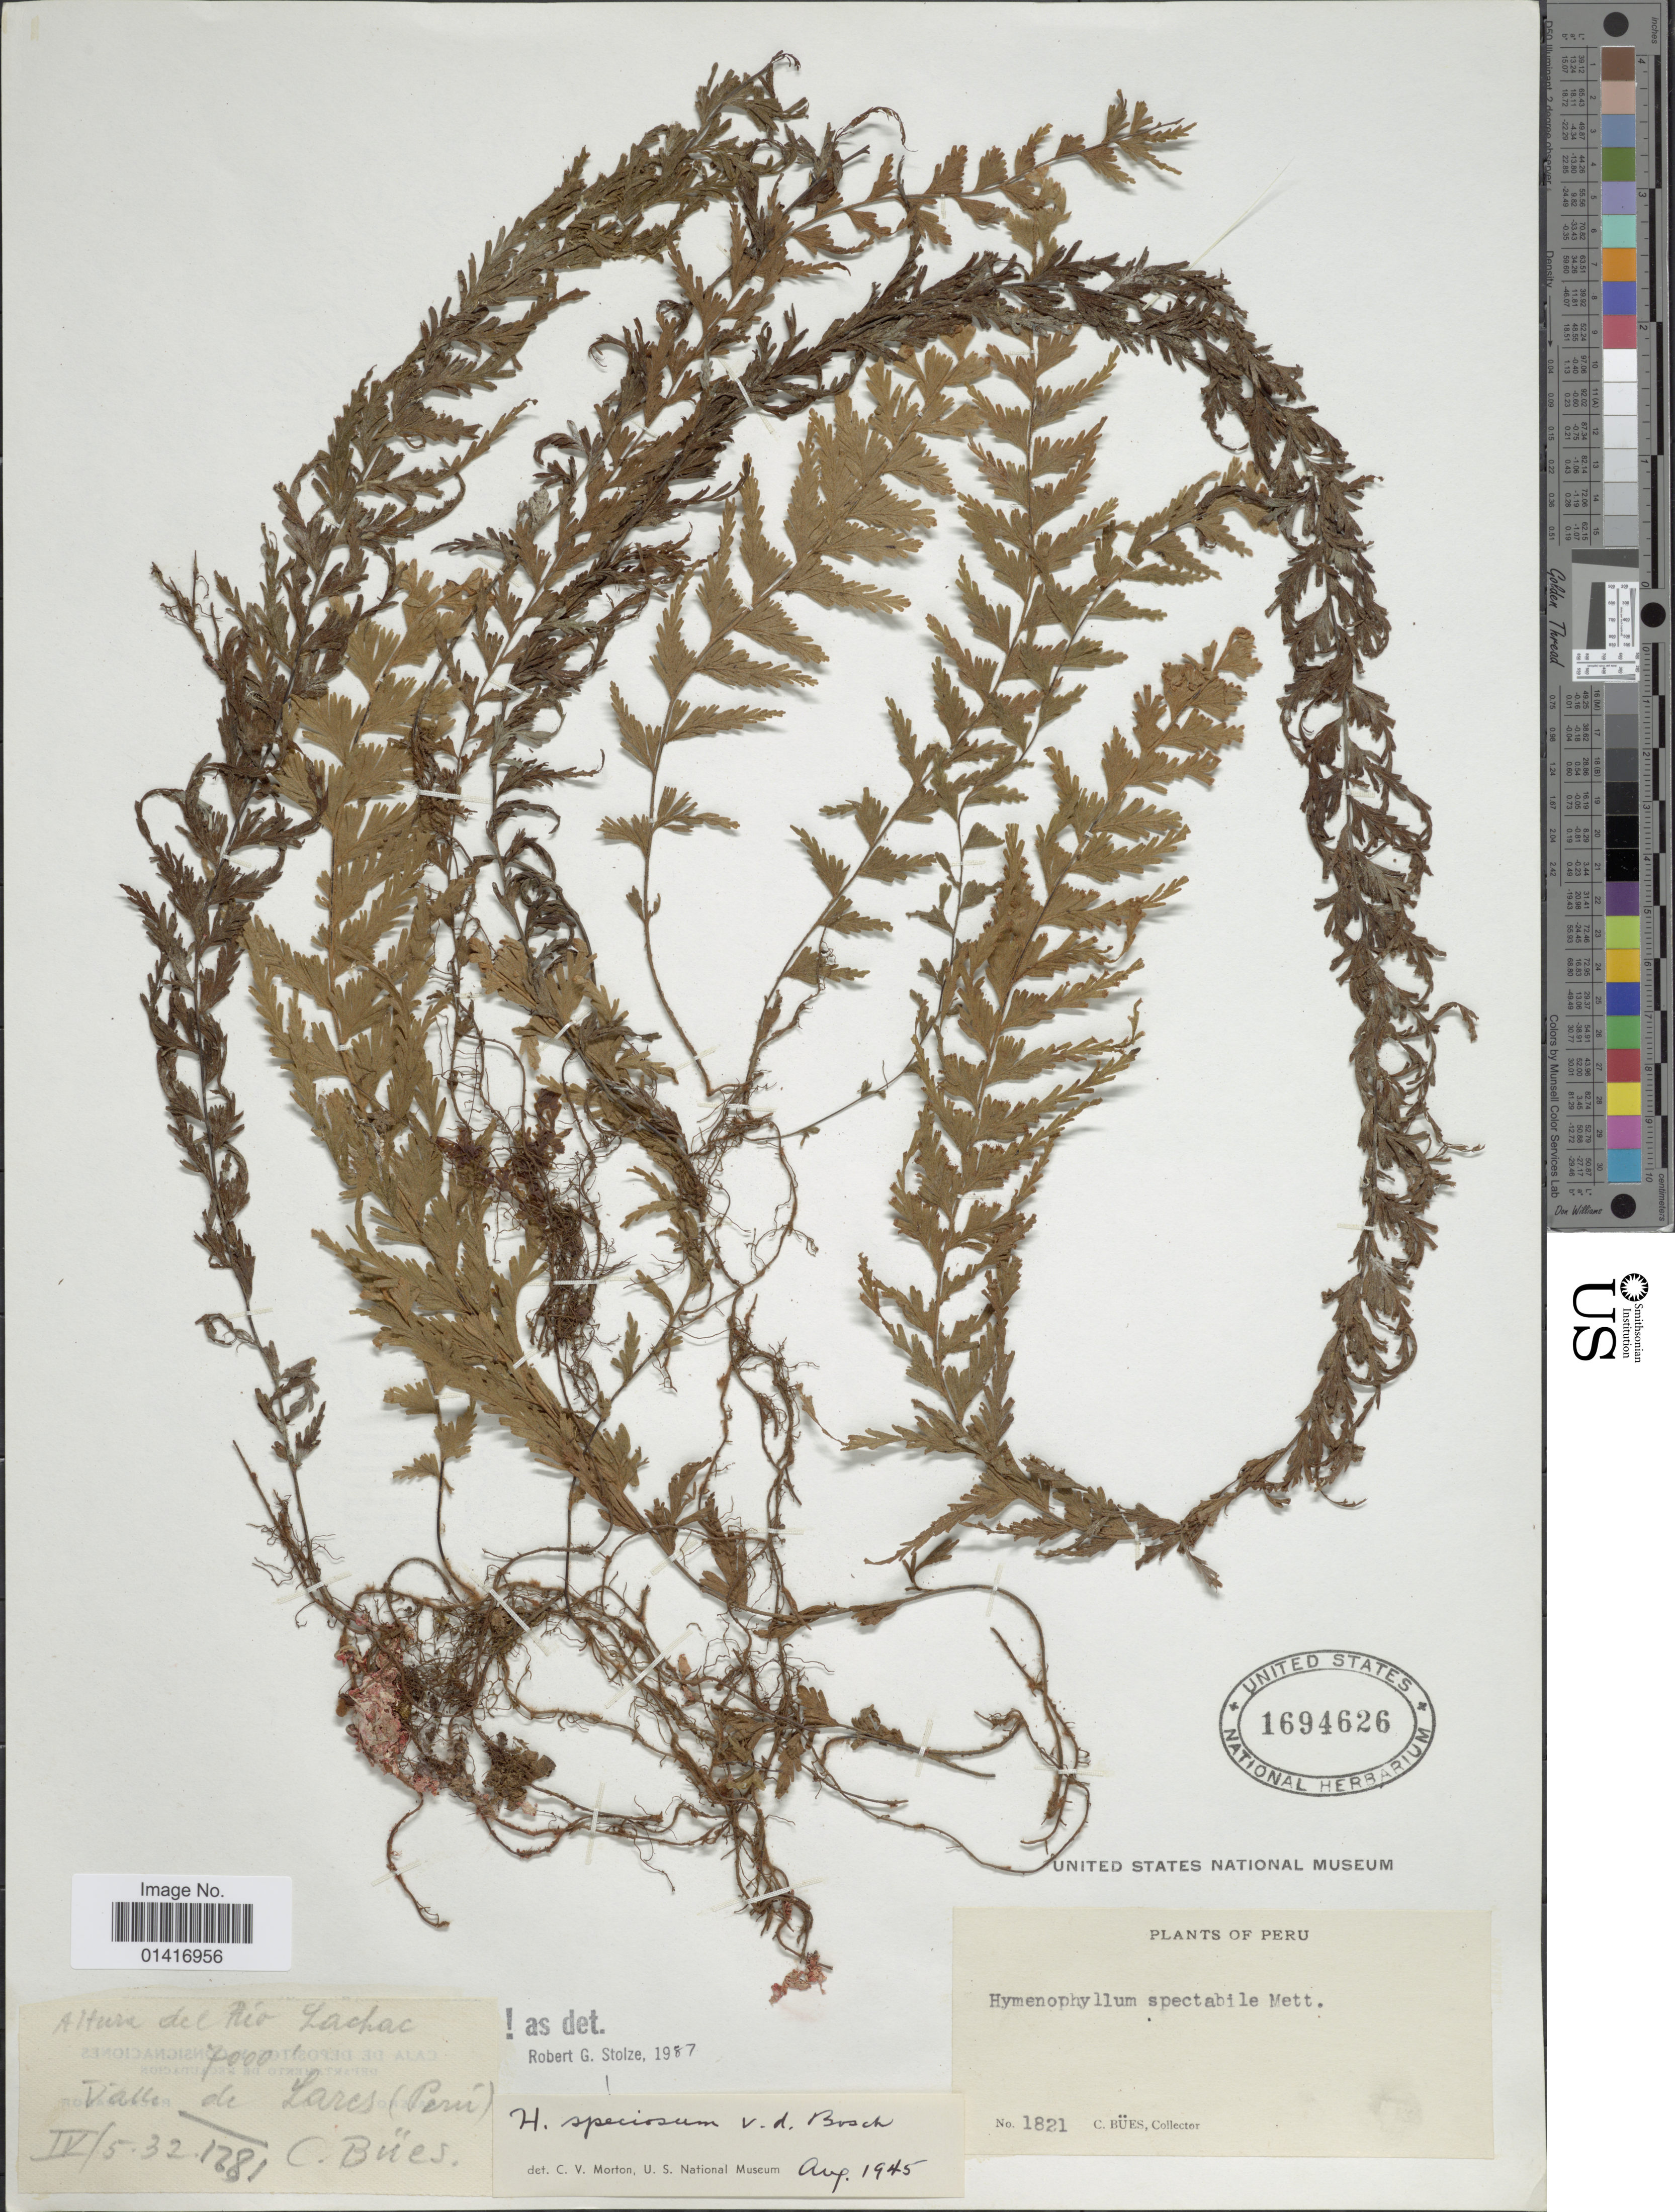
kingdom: Plantae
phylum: Tracheophyta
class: Polypodiopsida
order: Hymenophyllales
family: Hymenophyllaceae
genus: Hymenophyllum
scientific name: Hymenophyllum speciosum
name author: Bosch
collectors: C. Bues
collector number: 1821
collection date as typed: Transcribed d/m/y: 4/5/32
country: Peru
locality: Altura del Rio Lachac, Valle de Lares (Peru)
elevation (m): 2134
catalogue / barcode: US 1694626